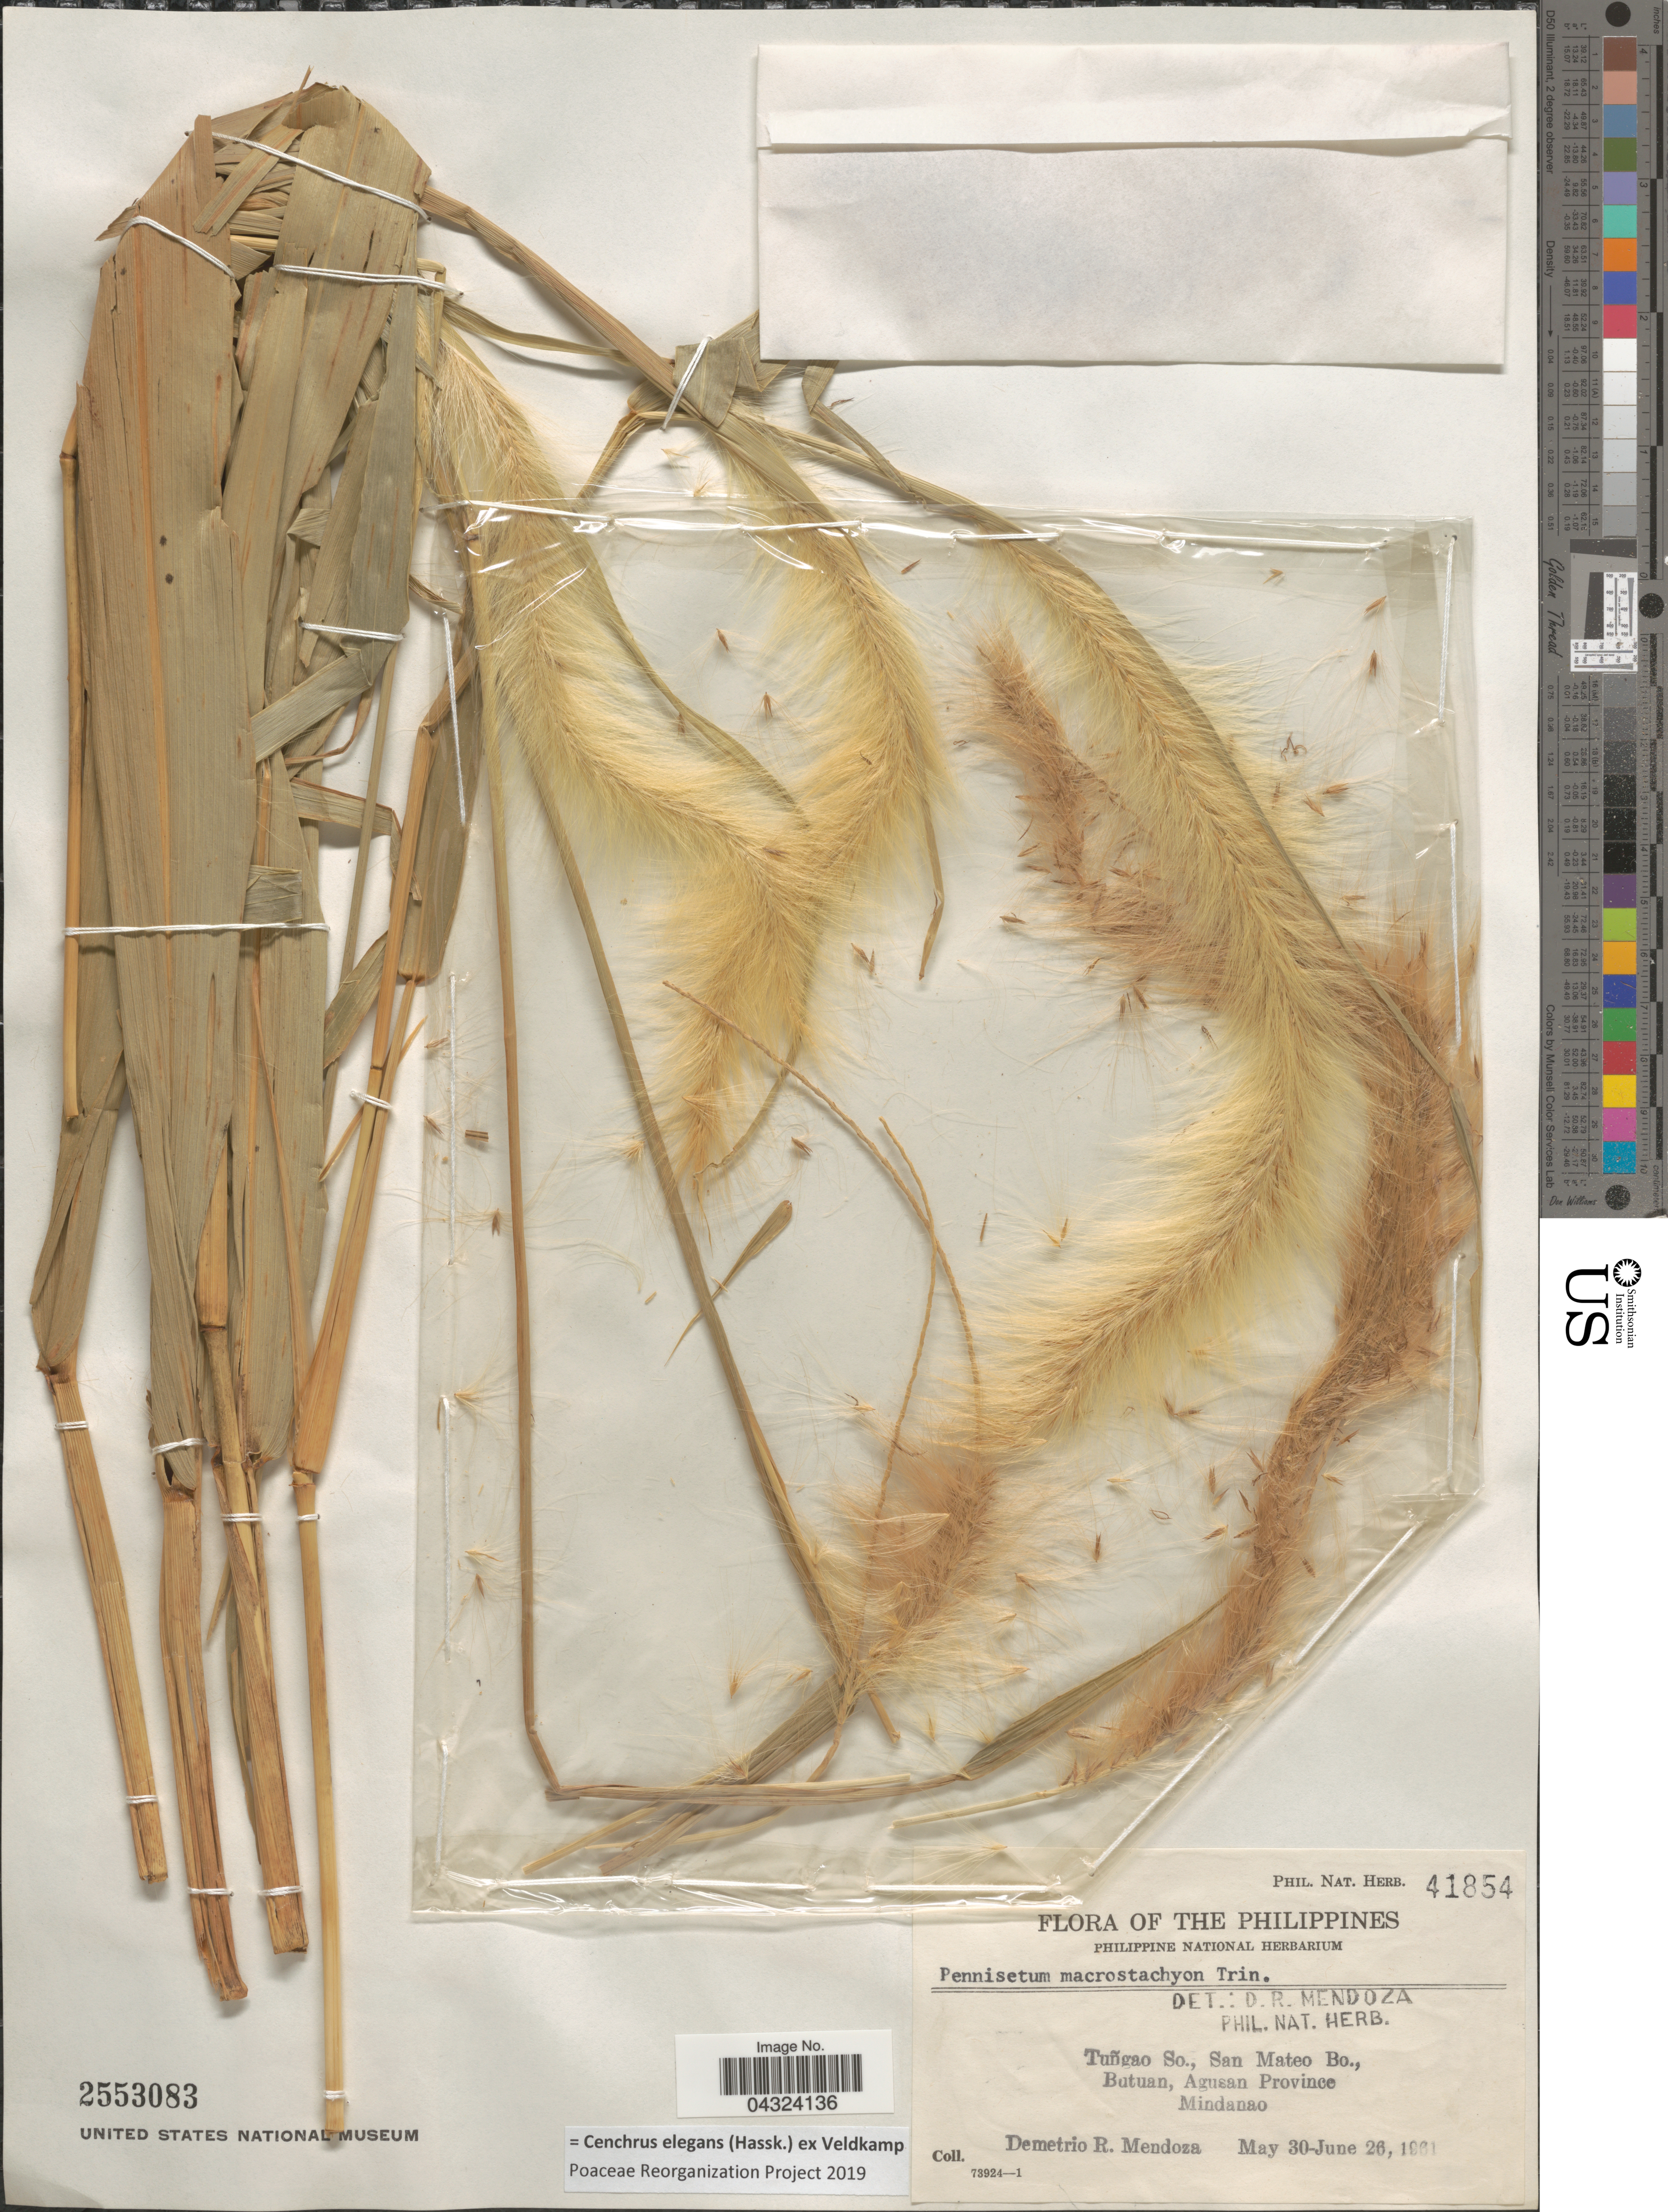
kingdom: Plantae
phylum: Tracheophyta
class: Liliopsida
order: Poales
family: Poaceae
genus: Cenchrus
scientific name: Cenchrus elegans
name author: (Hassk.) Veldkamp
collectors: D. Mendoza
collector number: Phil. Nat. Herb. 41854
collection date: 1961-05-30/1961-06-26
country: Philippines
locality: Tuñgao So., San Mateo Bo., Butuan, Agusan Province. Mindanao.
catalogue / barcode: US 2553083